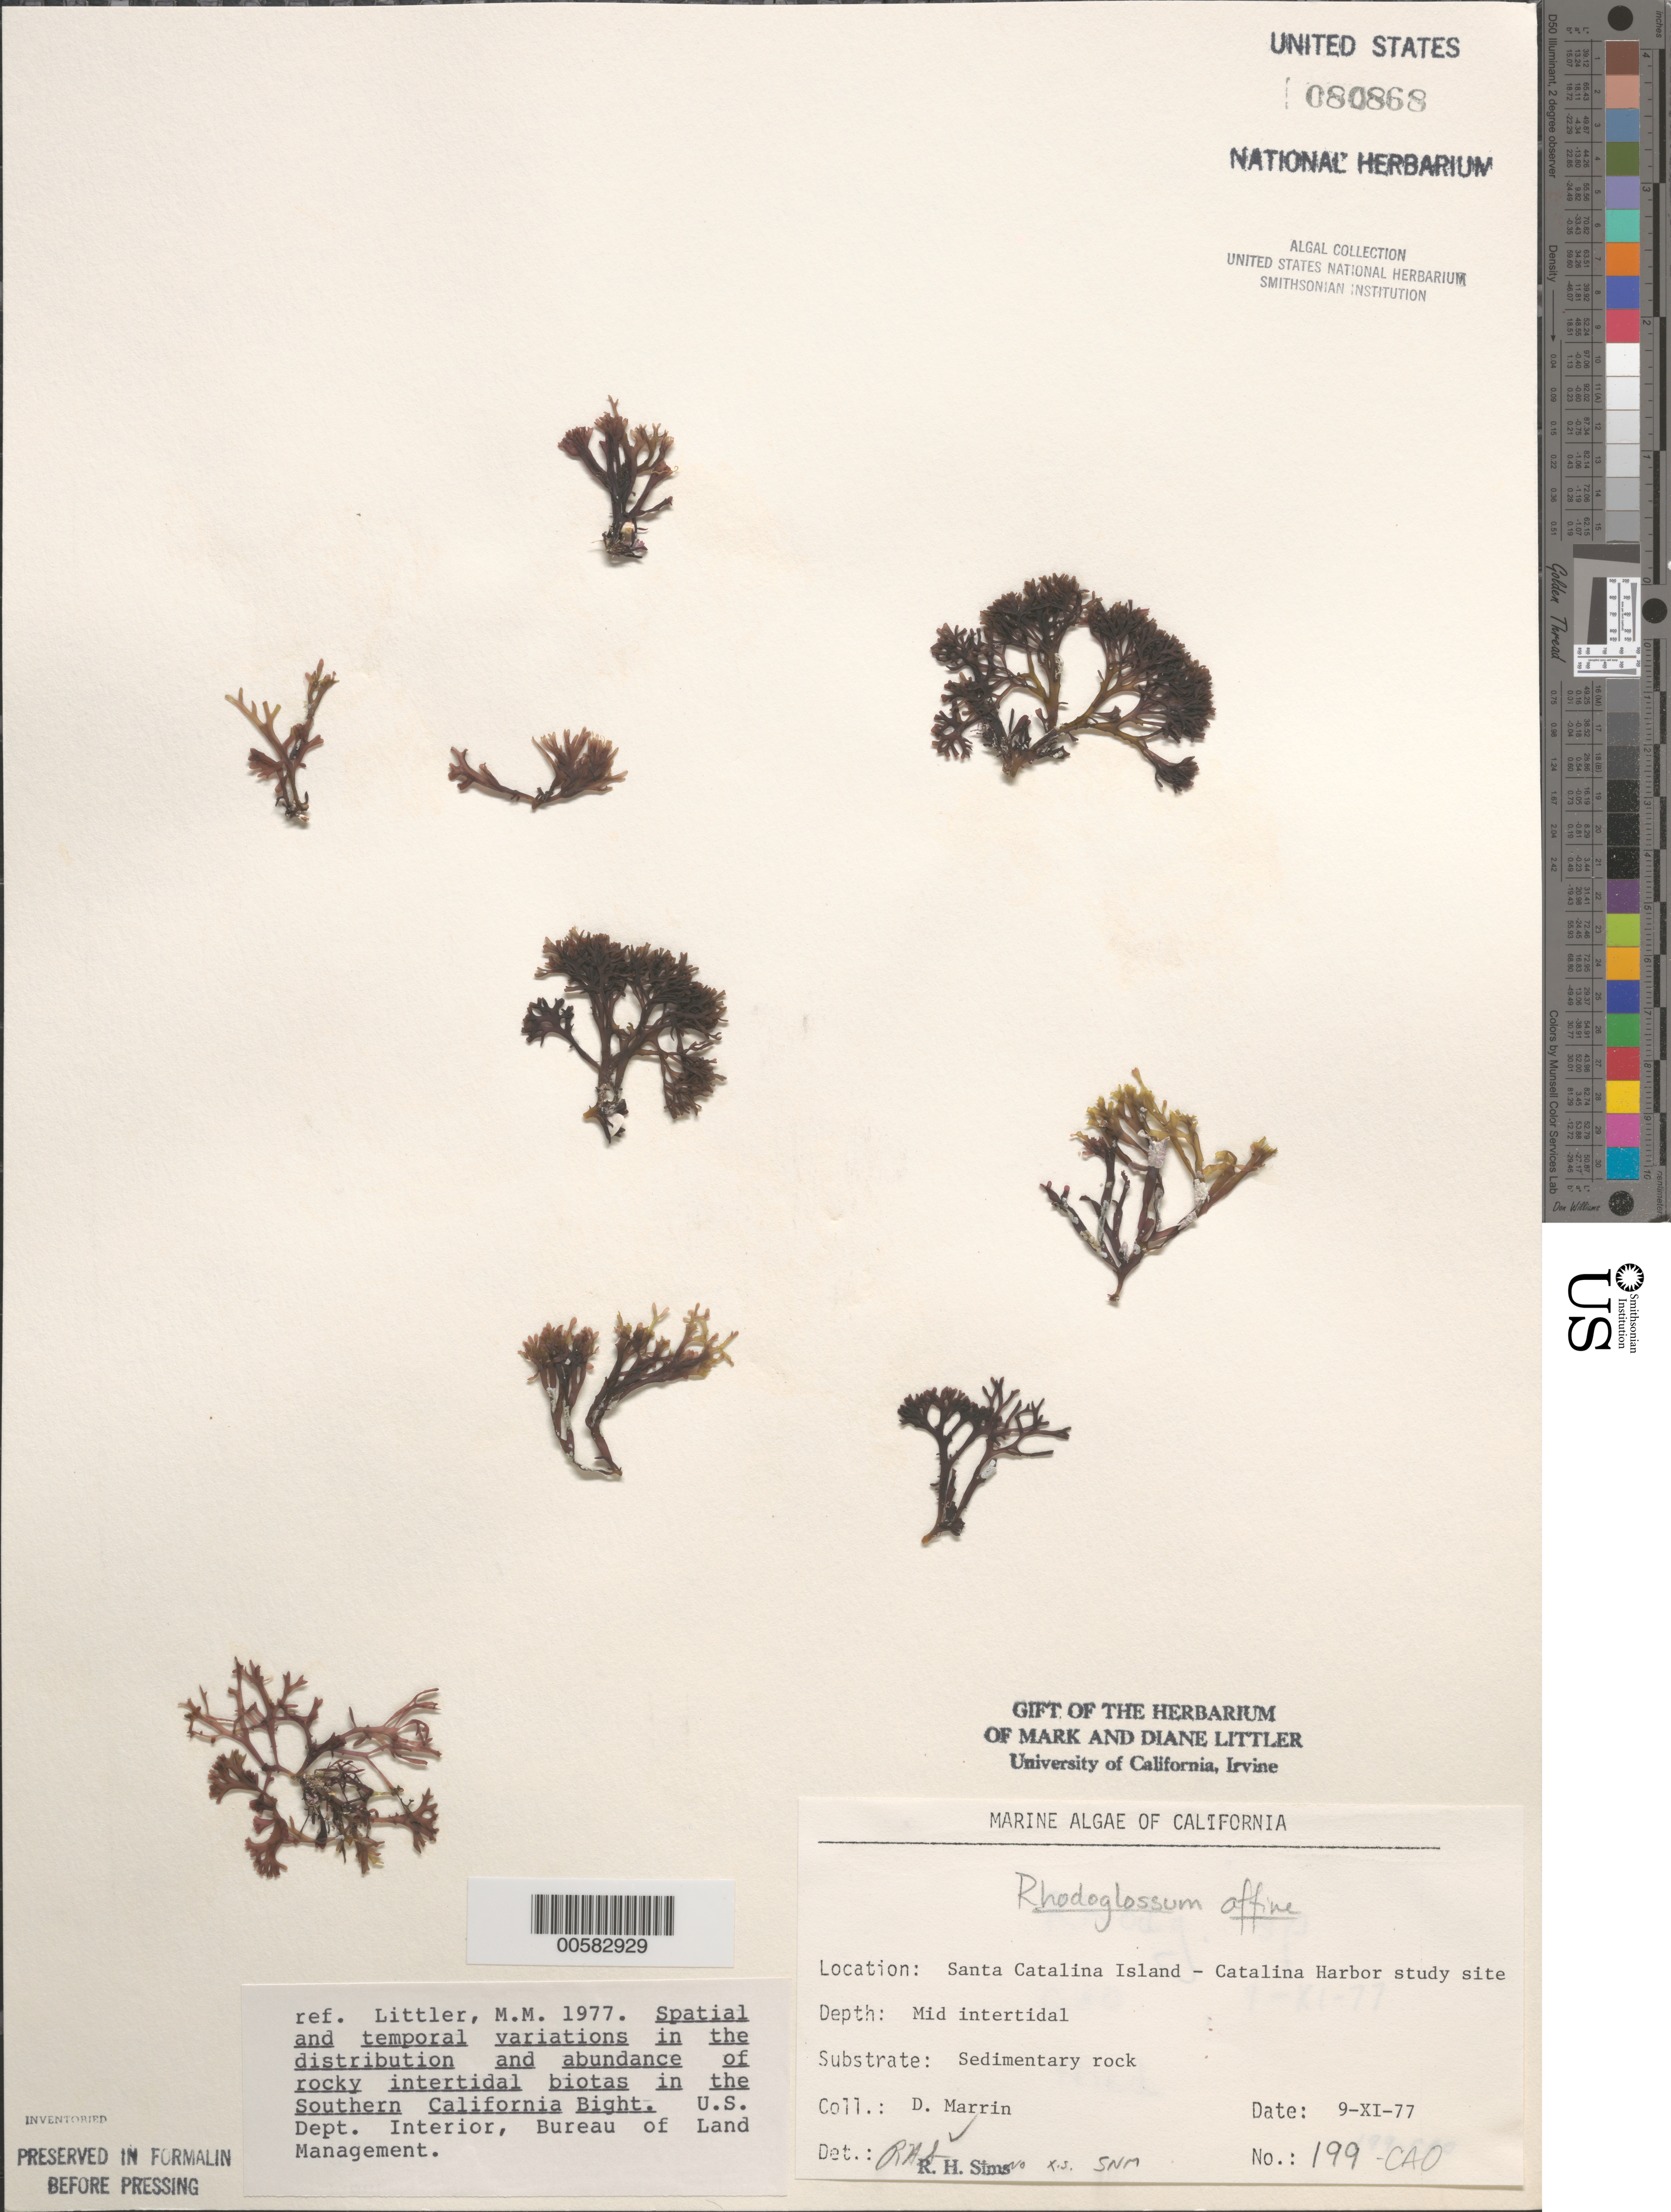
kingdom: Plantae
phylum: Rhodophyta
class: Florideophyceae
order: Gigartinales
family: Gigartinaceae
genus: Mazzaella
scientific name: Mazzaella affinis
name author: (Harvey) Fredericq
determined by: Algae name updating Project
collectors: D. Marrin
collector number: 199-cao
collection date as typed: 09 Nov 1977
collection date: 1977-11-09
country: United States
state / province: California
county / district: Los Angeles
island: Santa Catalina Island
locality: West side of Catalina Harbor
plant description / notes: BLM-SOCALBIGHT Rocky Intertidal Survey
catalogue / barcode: US 80868